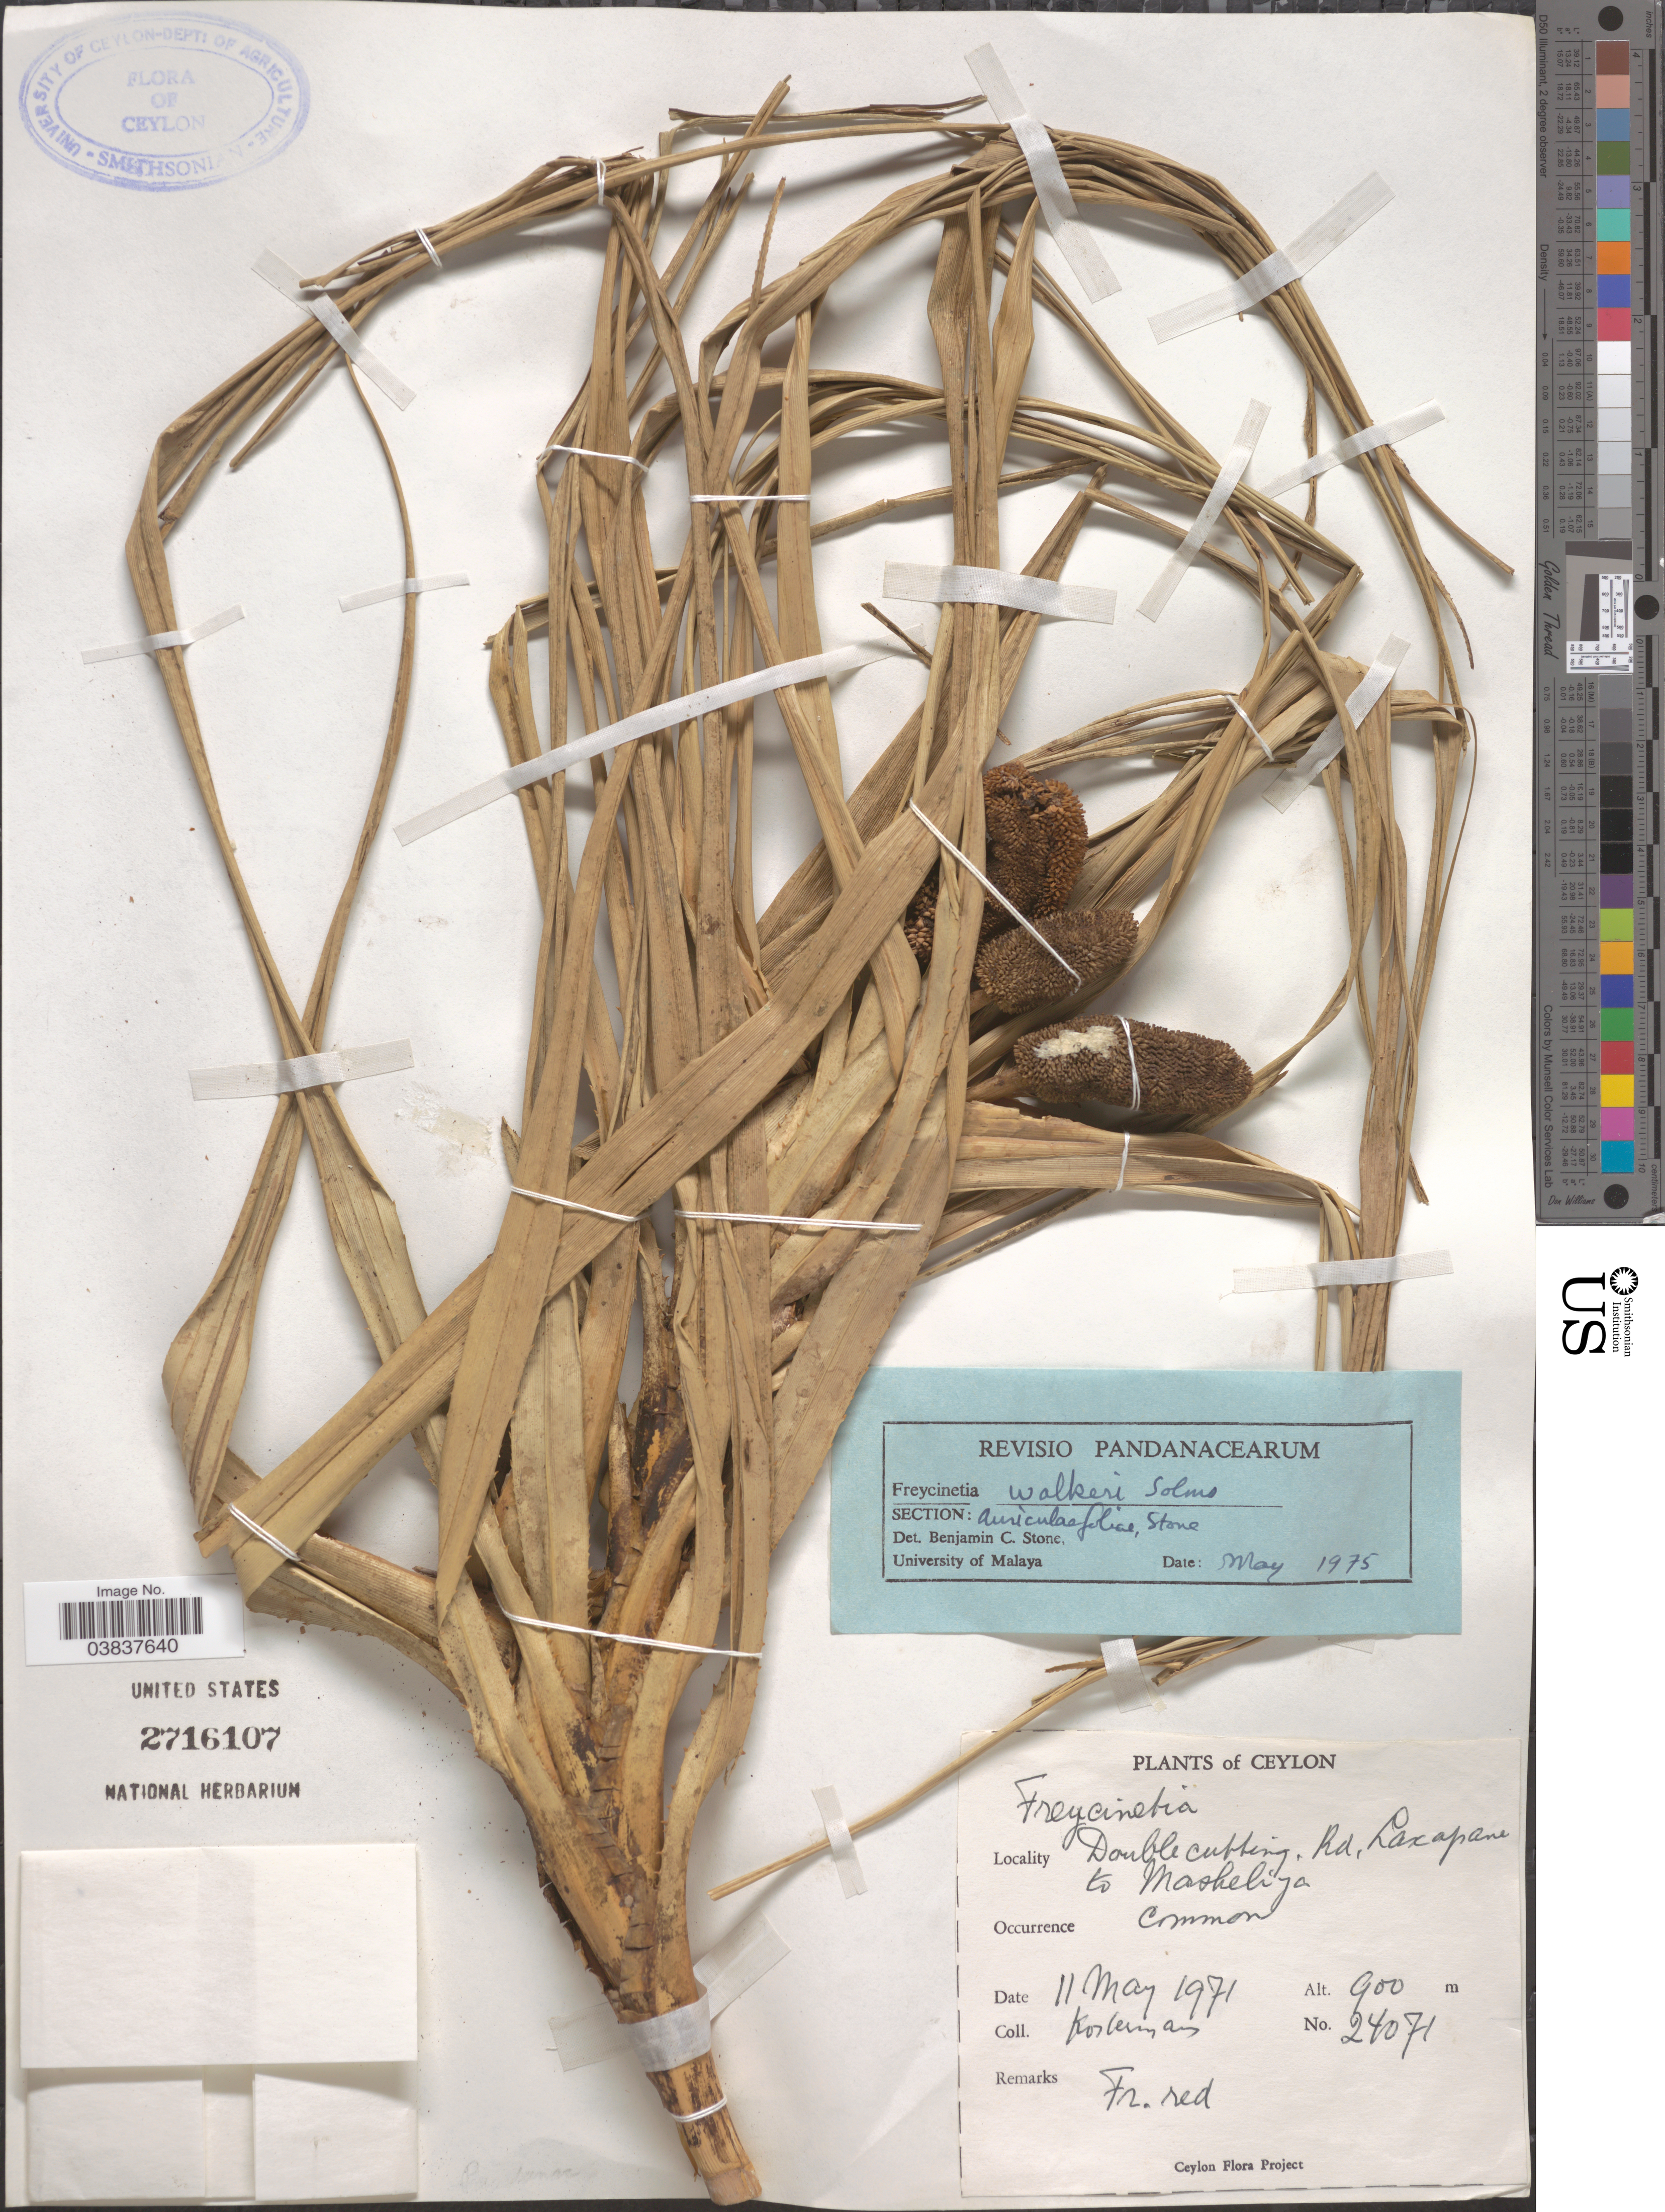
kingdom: Plantae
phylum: Tracheophyta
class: Liliopsida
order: Pandanales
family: Pandanaceae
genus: Freycinetia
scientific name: Freycinetia walkeri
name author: Solms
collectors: Kostermans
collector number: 24071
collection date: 1971-05-11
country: Sri Lanka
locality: Ceylon. Double cubbing, Rd, Laxapane to Maskeliya.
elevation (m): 900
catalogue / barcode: US 2716107